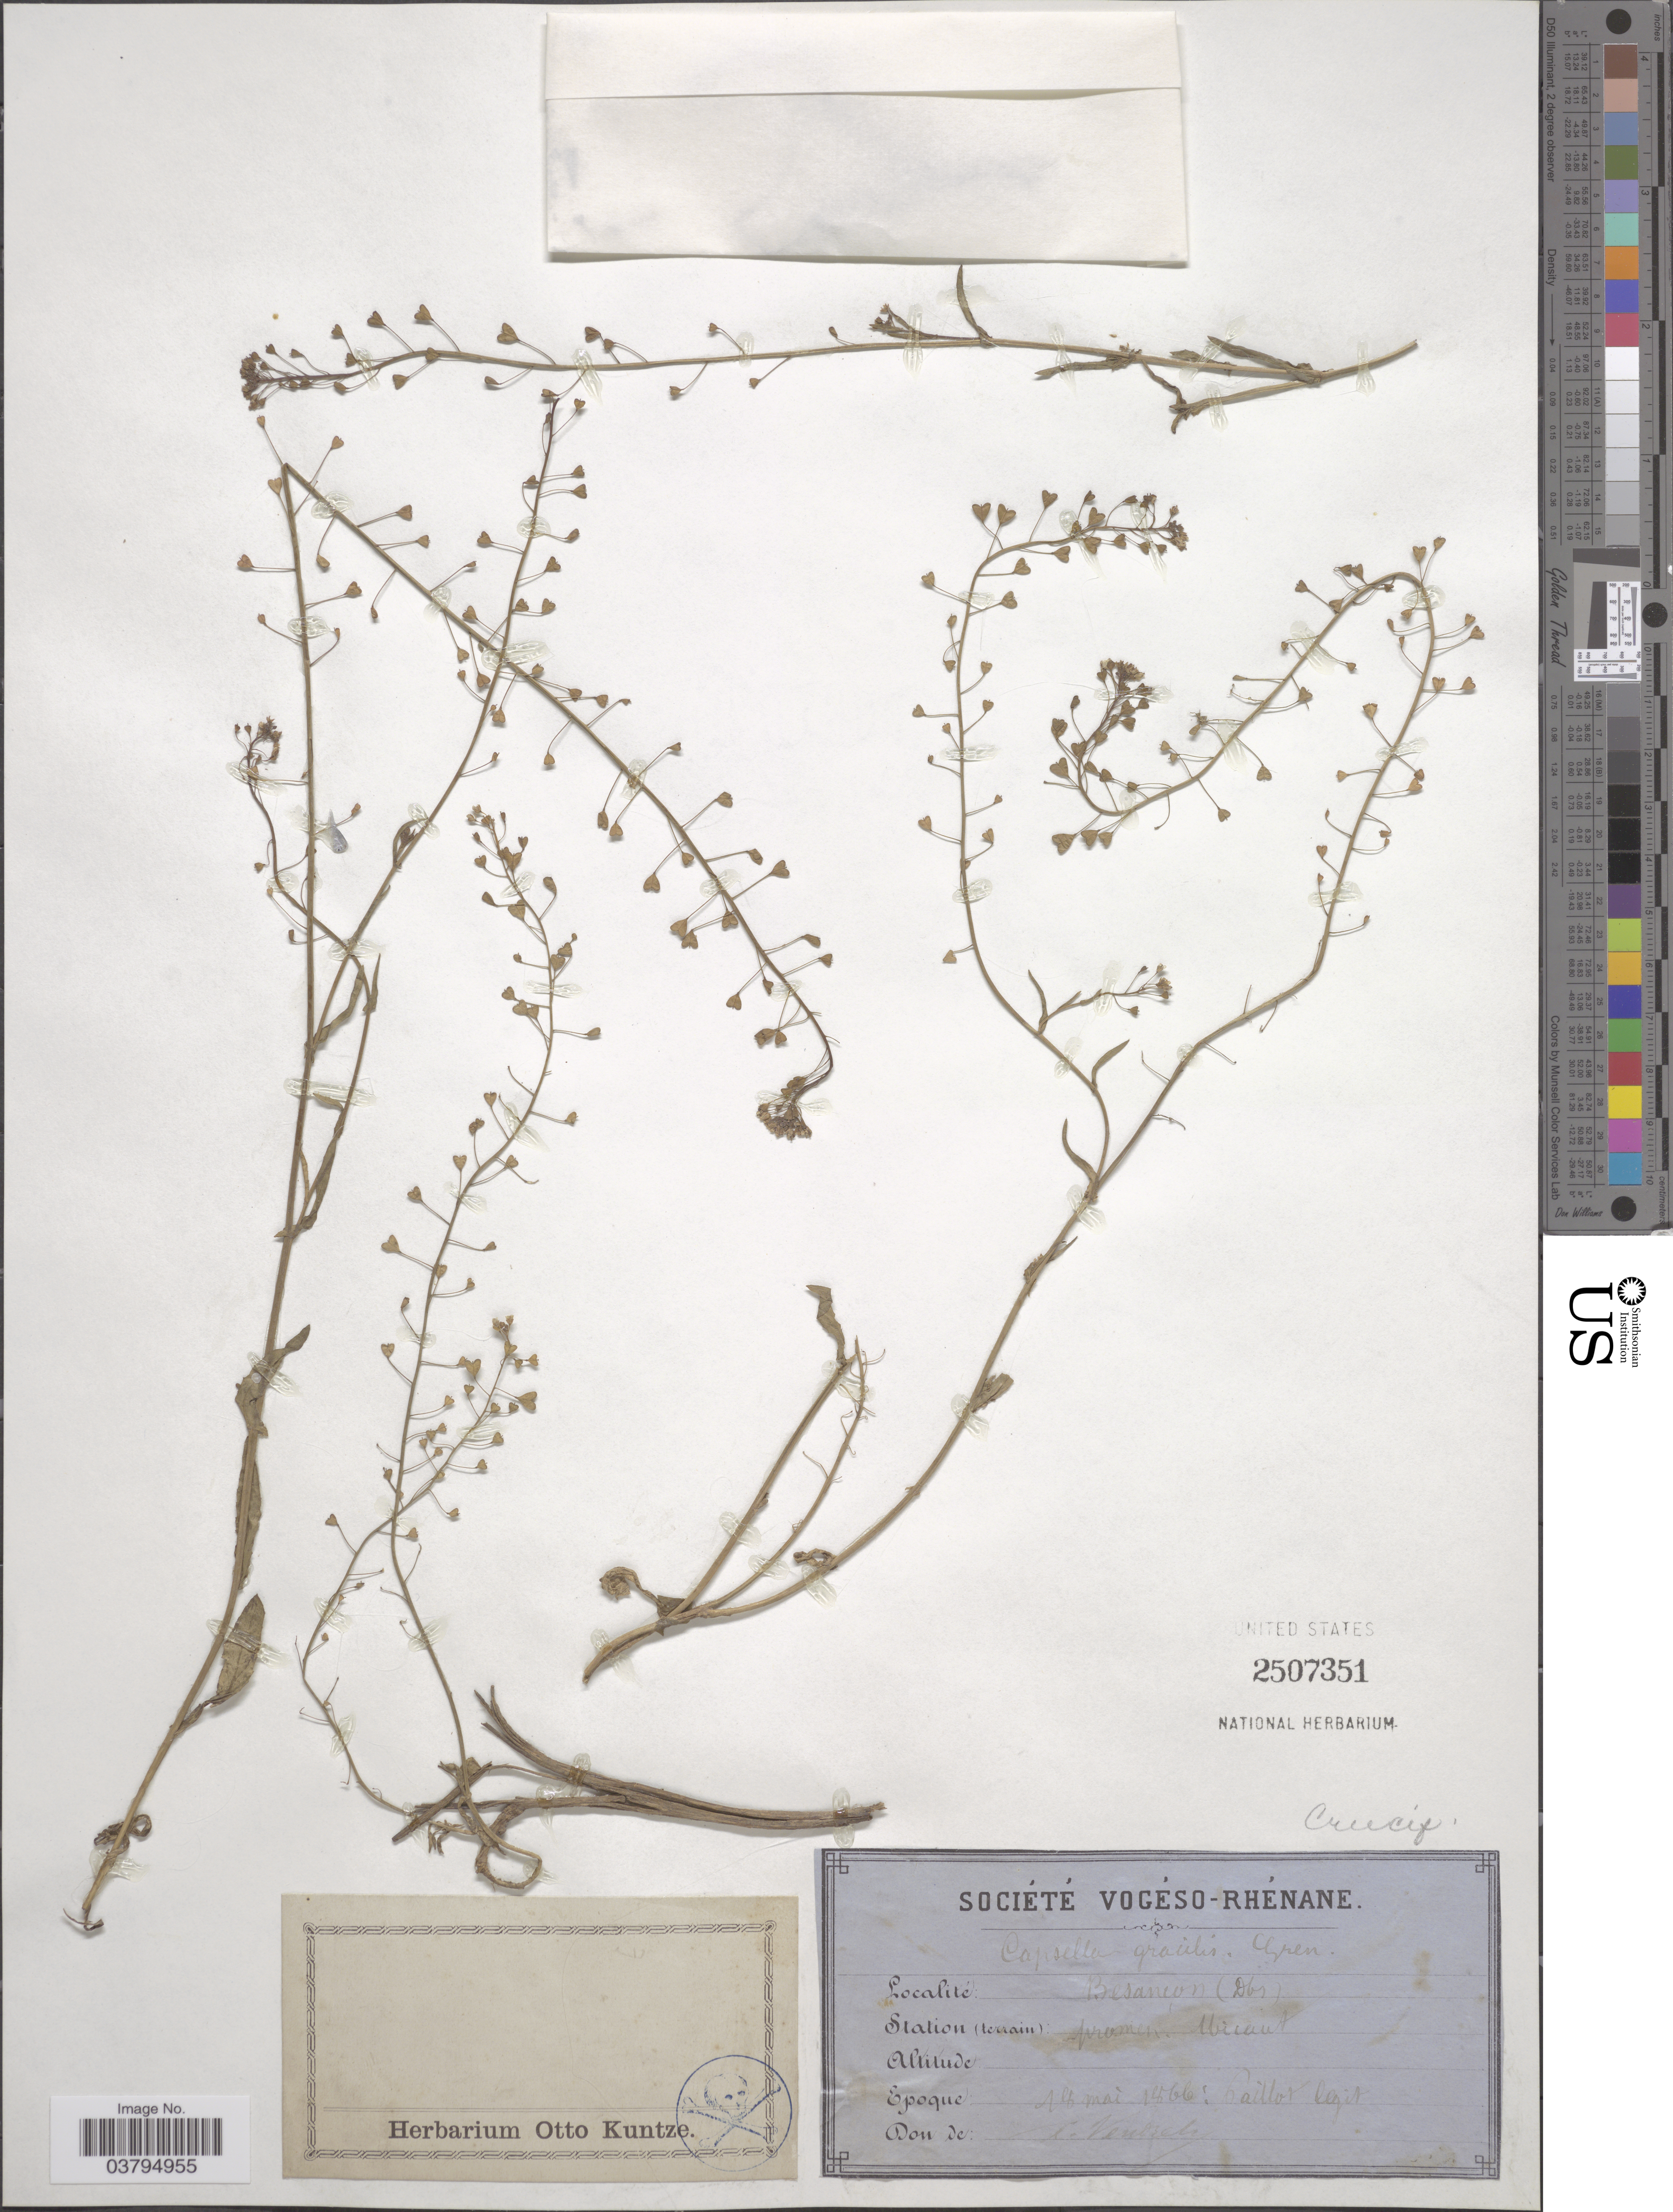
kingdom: Plantae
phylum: Tracheophyta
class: Magnoliopsida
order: Brassicales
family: Brassicaceae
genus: Capsella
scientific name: Capsella gracilis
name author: Gren.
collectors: Paillot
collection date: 1866-05-18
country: France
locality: Besancon (Dbs). Station (terrain): pronien Urcaut. [interpreted]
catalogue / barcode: US 2507351